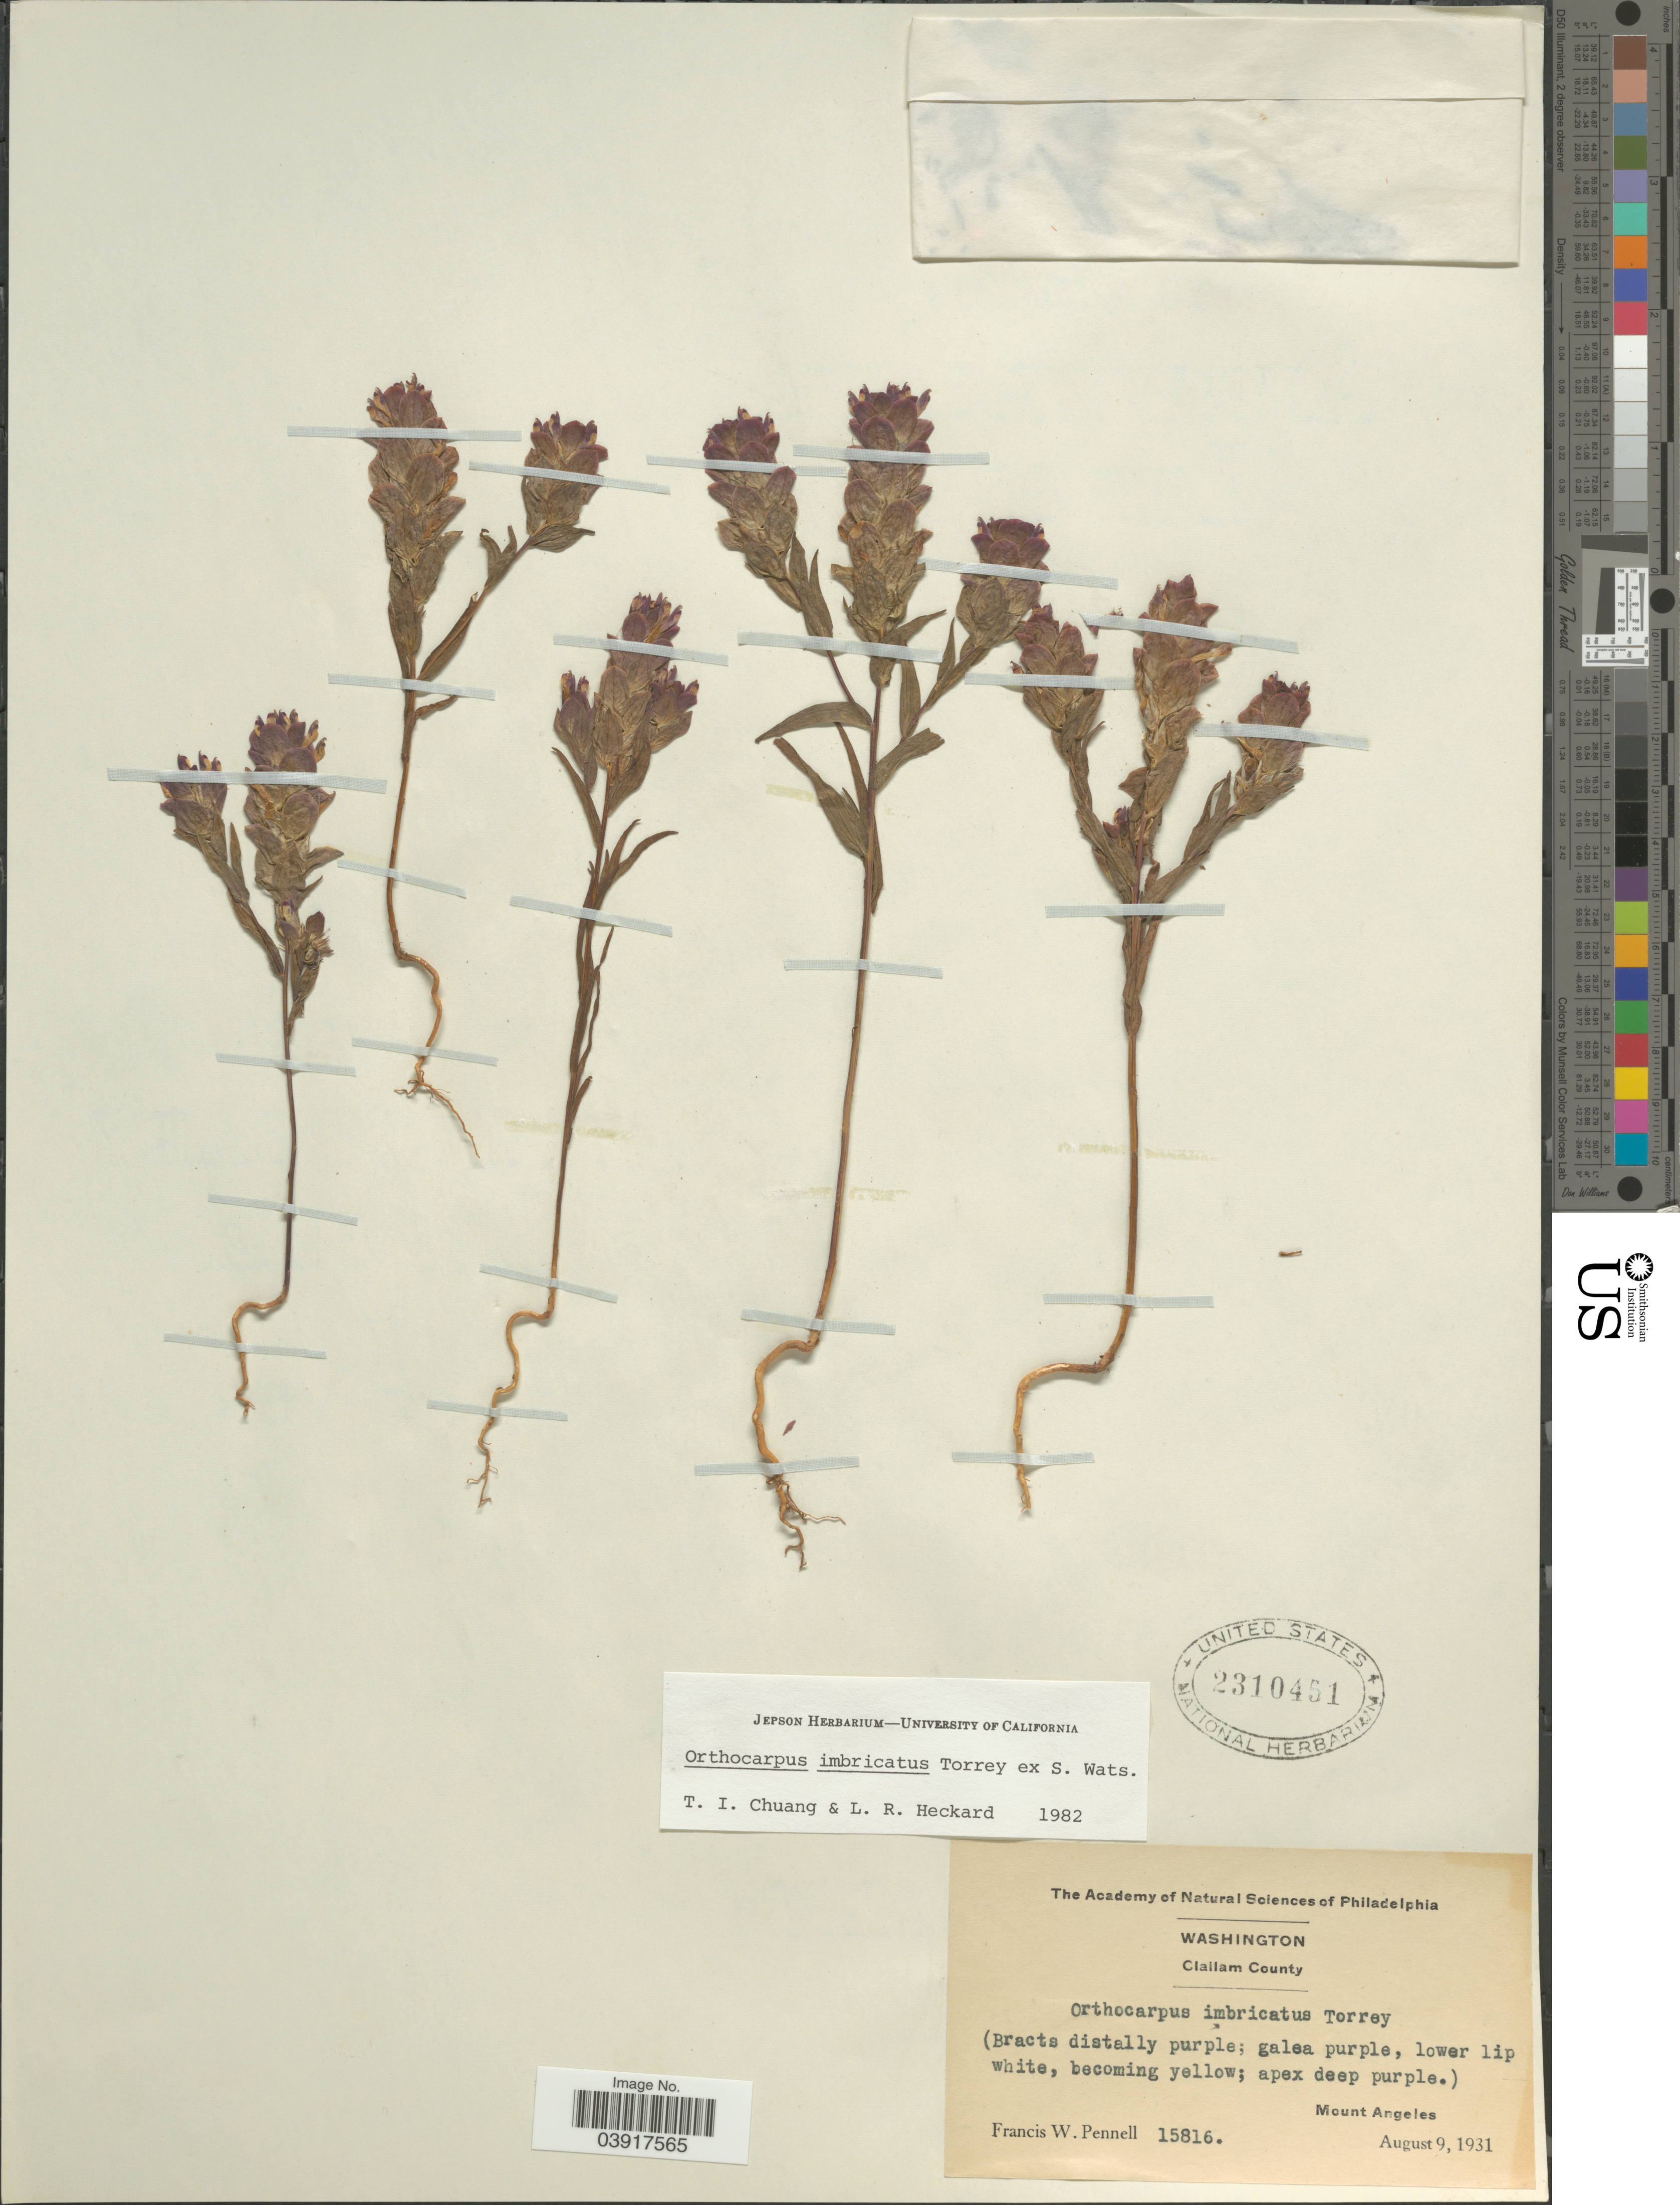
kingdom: Plantae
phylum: Tracheophyta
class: Magnoliopsida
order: Lamiales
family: Orobanchaceae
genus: Orthocarpus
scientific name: Orthocarpus imbricatus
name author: Torr. ex S. Watson in C. King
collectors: F. W. Pennell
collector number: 15816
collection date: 1931-08-09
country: United States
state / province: Washington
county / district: Clallam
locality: Clallam County. Mount Angeles.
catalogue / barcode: US 2310451